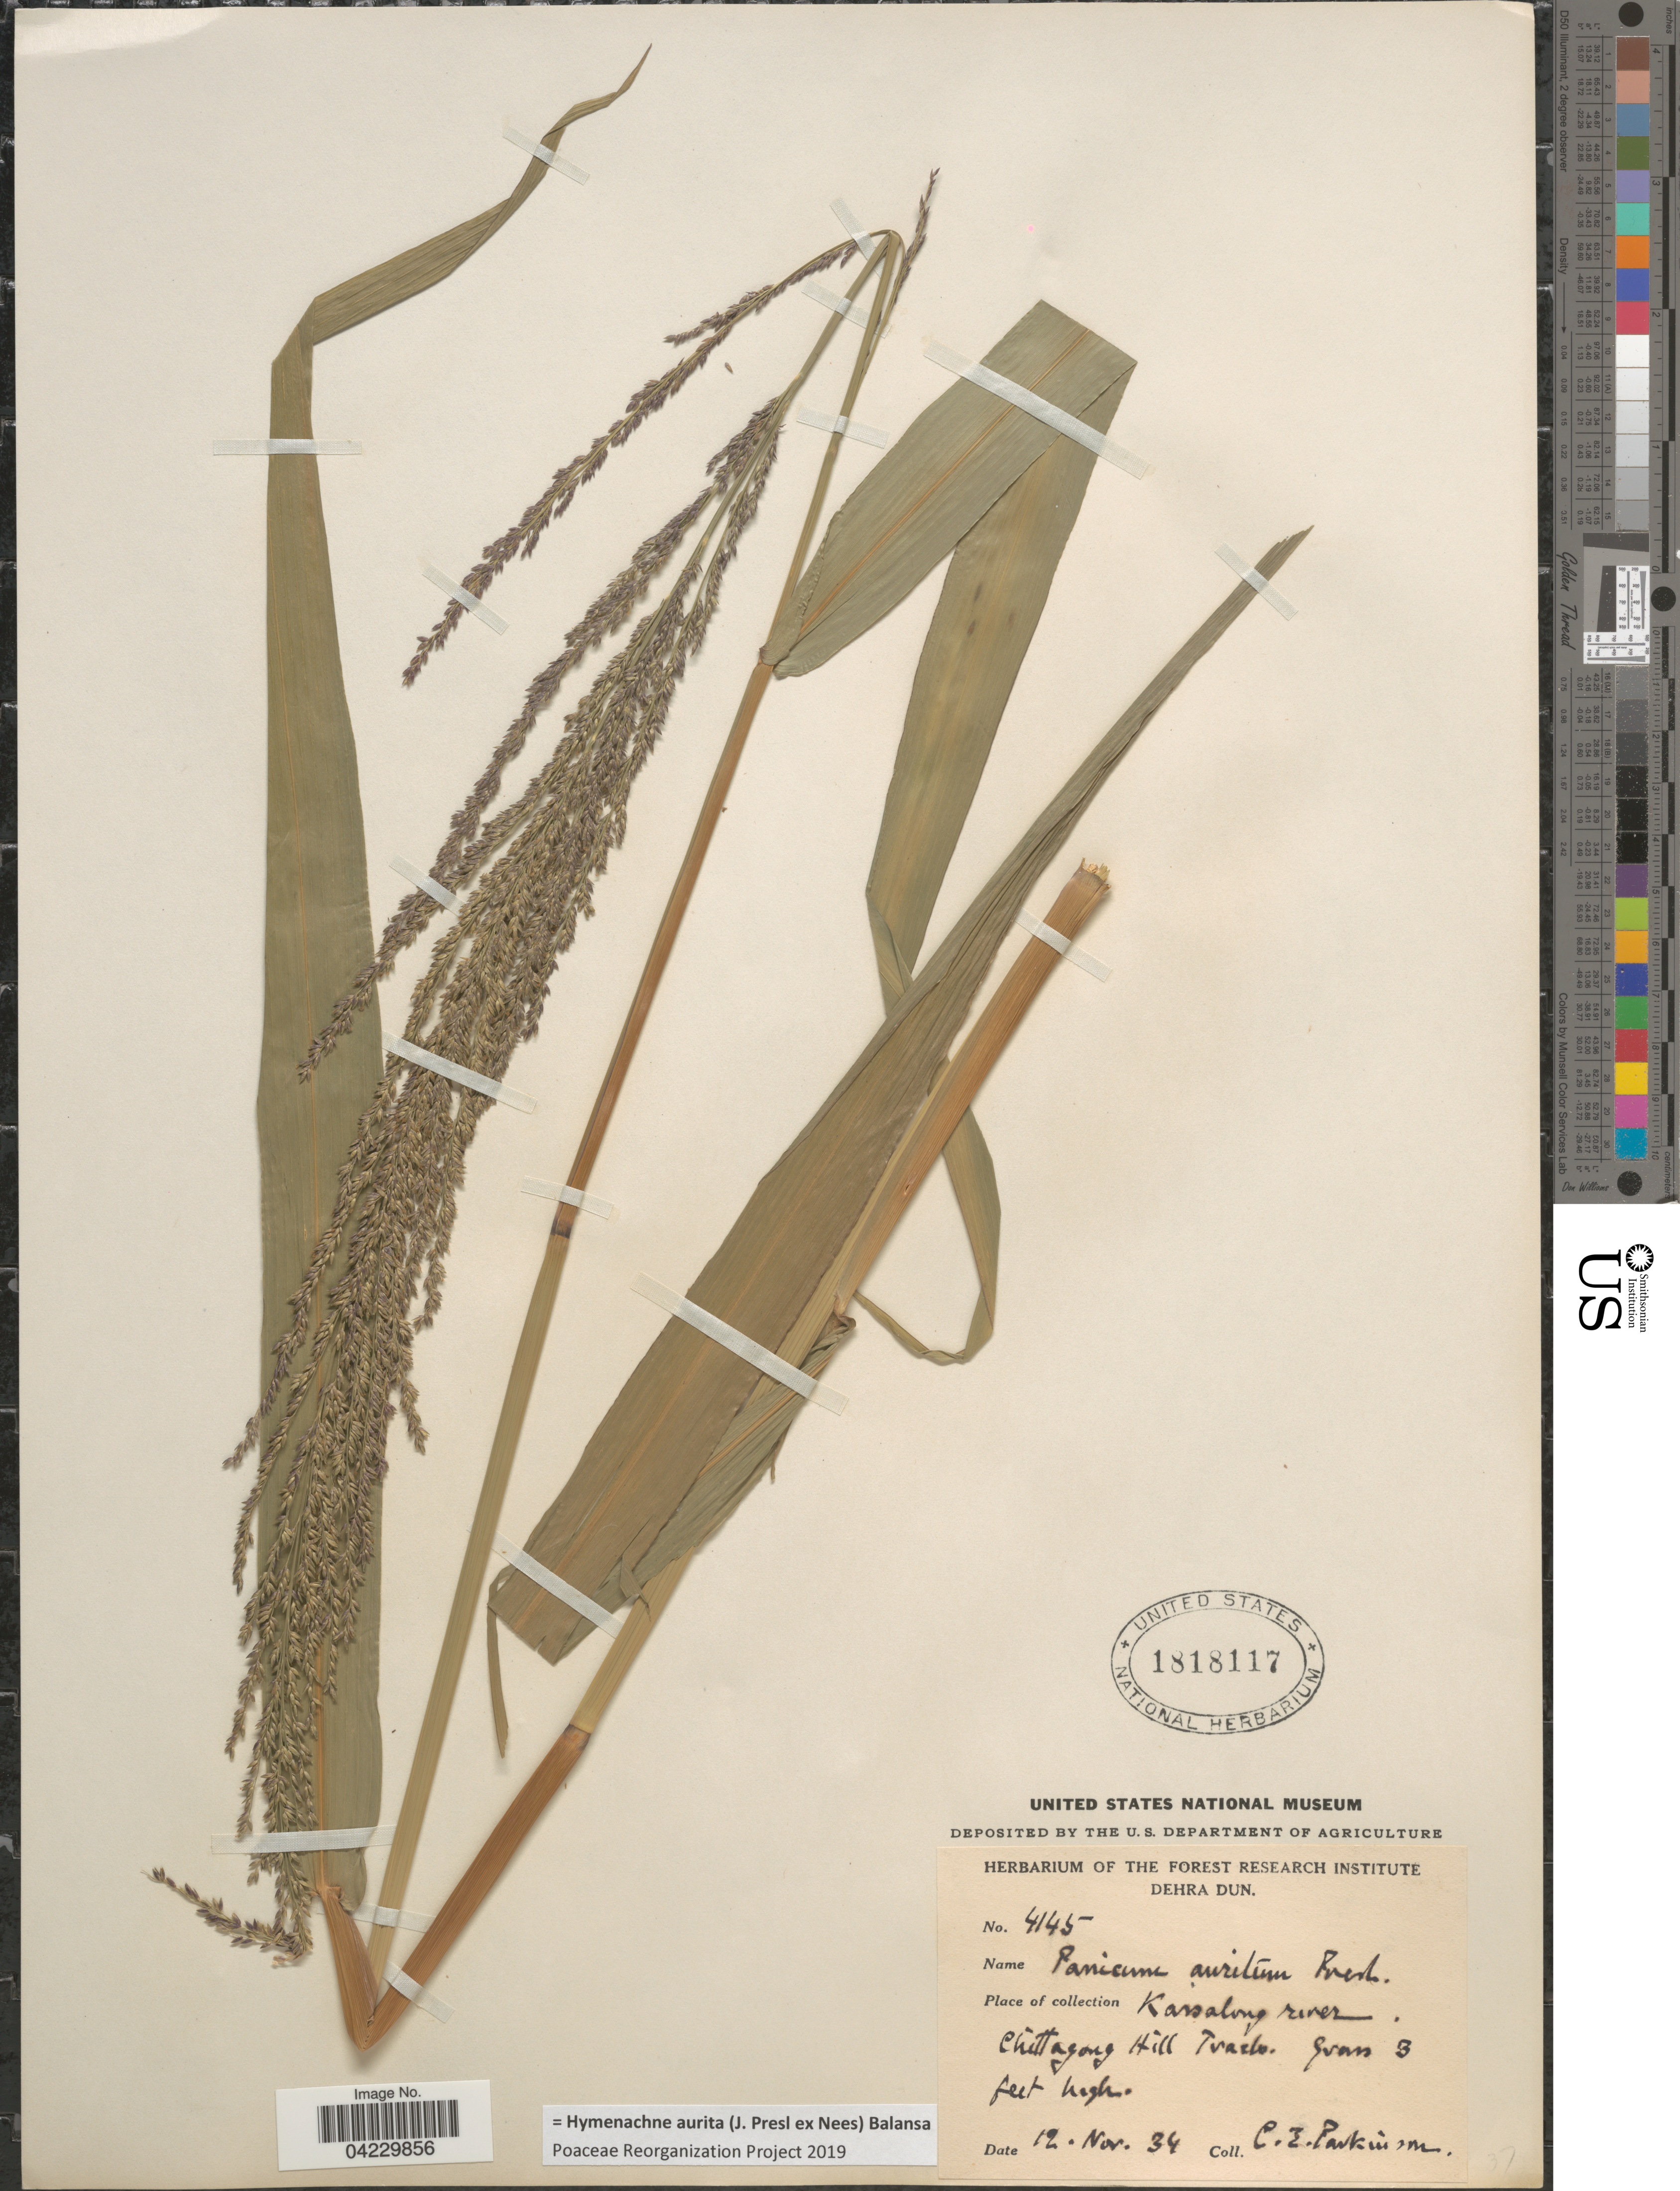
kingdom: Plantae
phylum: Tracheophyta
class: Liliopsida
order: Poales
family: Poaceae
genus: Hymenachne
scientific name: Hymenachne aurita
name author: (J. Presl ex Nees) Balansa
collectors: C. E. Parkinson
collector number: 4145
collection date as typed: Transcribed d/m/y: 12/11/34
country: Bangladesh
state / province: Chittagong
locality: Kassalong river. Chittagong Hill Tracks.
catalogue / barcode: US 1818117